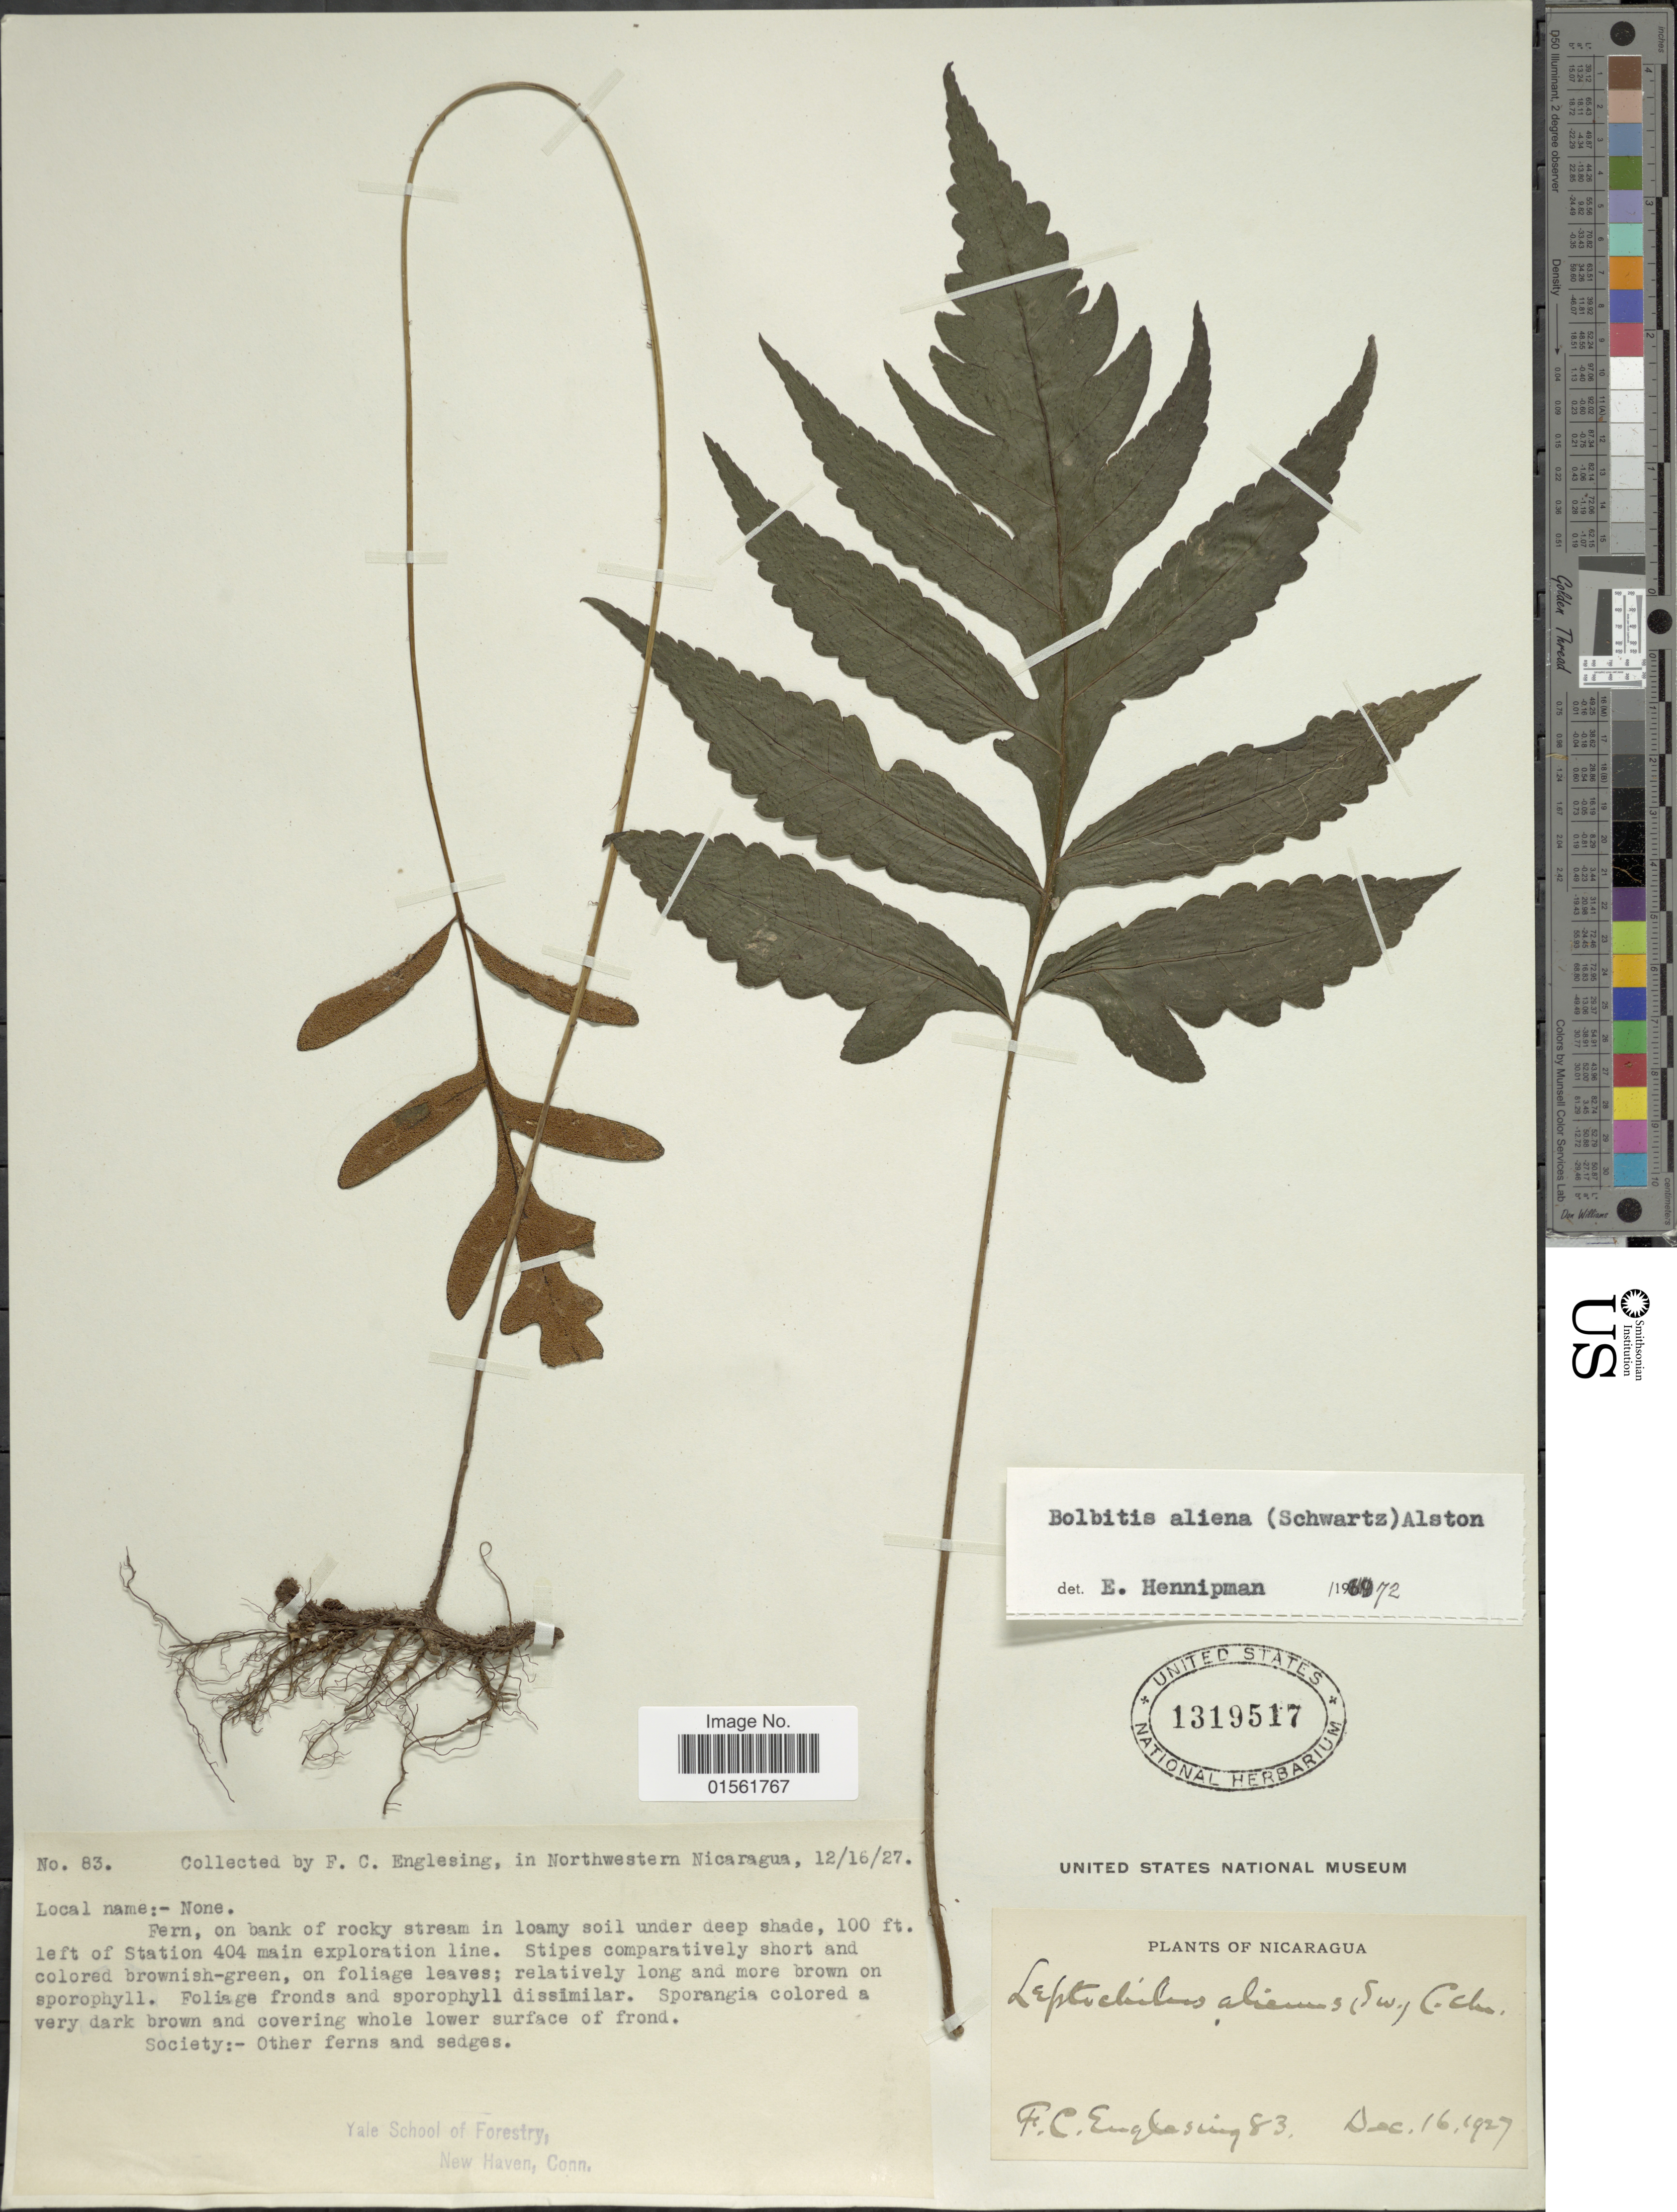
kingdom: Plantae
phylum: Tracheophyta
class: Polypodiopsida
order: Polypodiales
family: Dryopteridaceae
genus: Bolbitis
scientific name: Bolbitis aliena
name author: (Sw.) Alston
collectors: F. Englesing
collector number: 83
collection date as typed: Transcribed d/m/y: 16/12/27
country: Nicaragua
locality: Northwestern Nicaragua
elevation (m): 30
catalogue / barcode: US 1319517